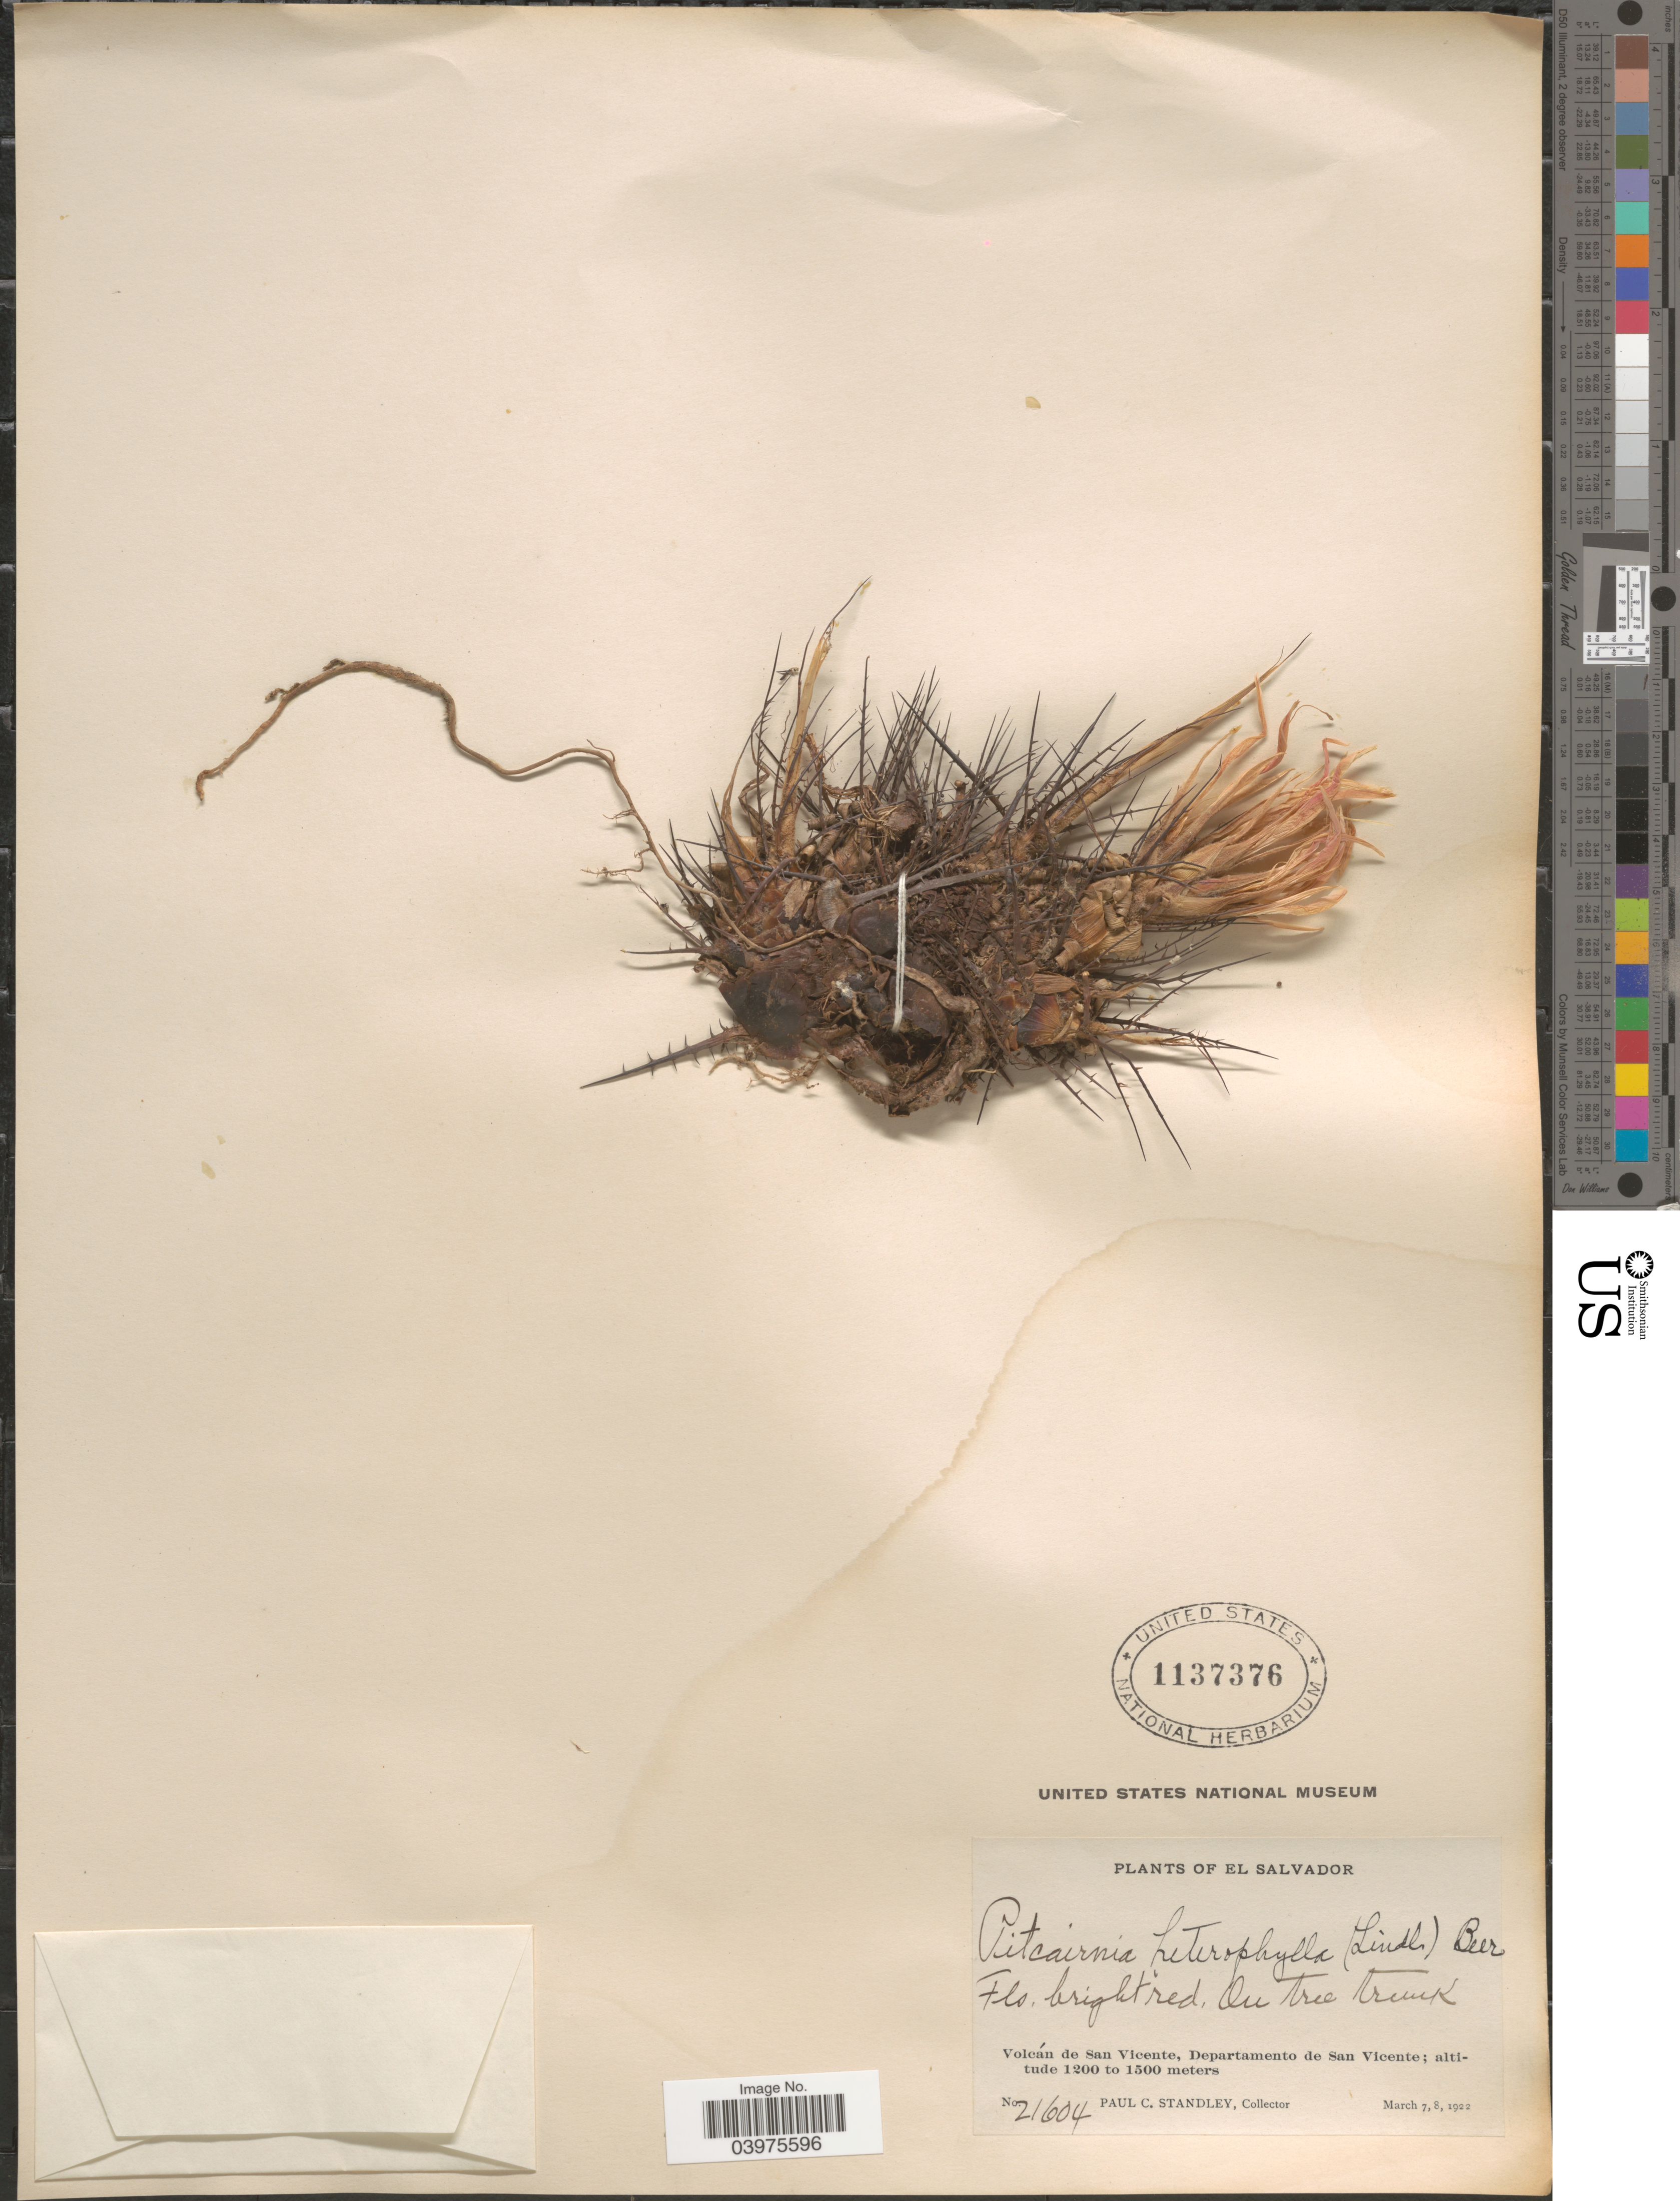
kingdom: Plantae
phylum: Tracheophyta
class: Liliopsida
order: Poales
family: Bromeliaceae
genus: Pitcairnia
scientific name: Pitcairnia heterophylla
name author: (Lindl.) Beer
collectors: P. C. Standley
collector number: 21604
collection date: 1922-03-07/1922-03-08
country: El Salvador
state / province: San Vincente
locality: Volcán de San Vicente, Departamento de San Vicente.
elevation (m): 1200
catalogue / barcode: US 1137376